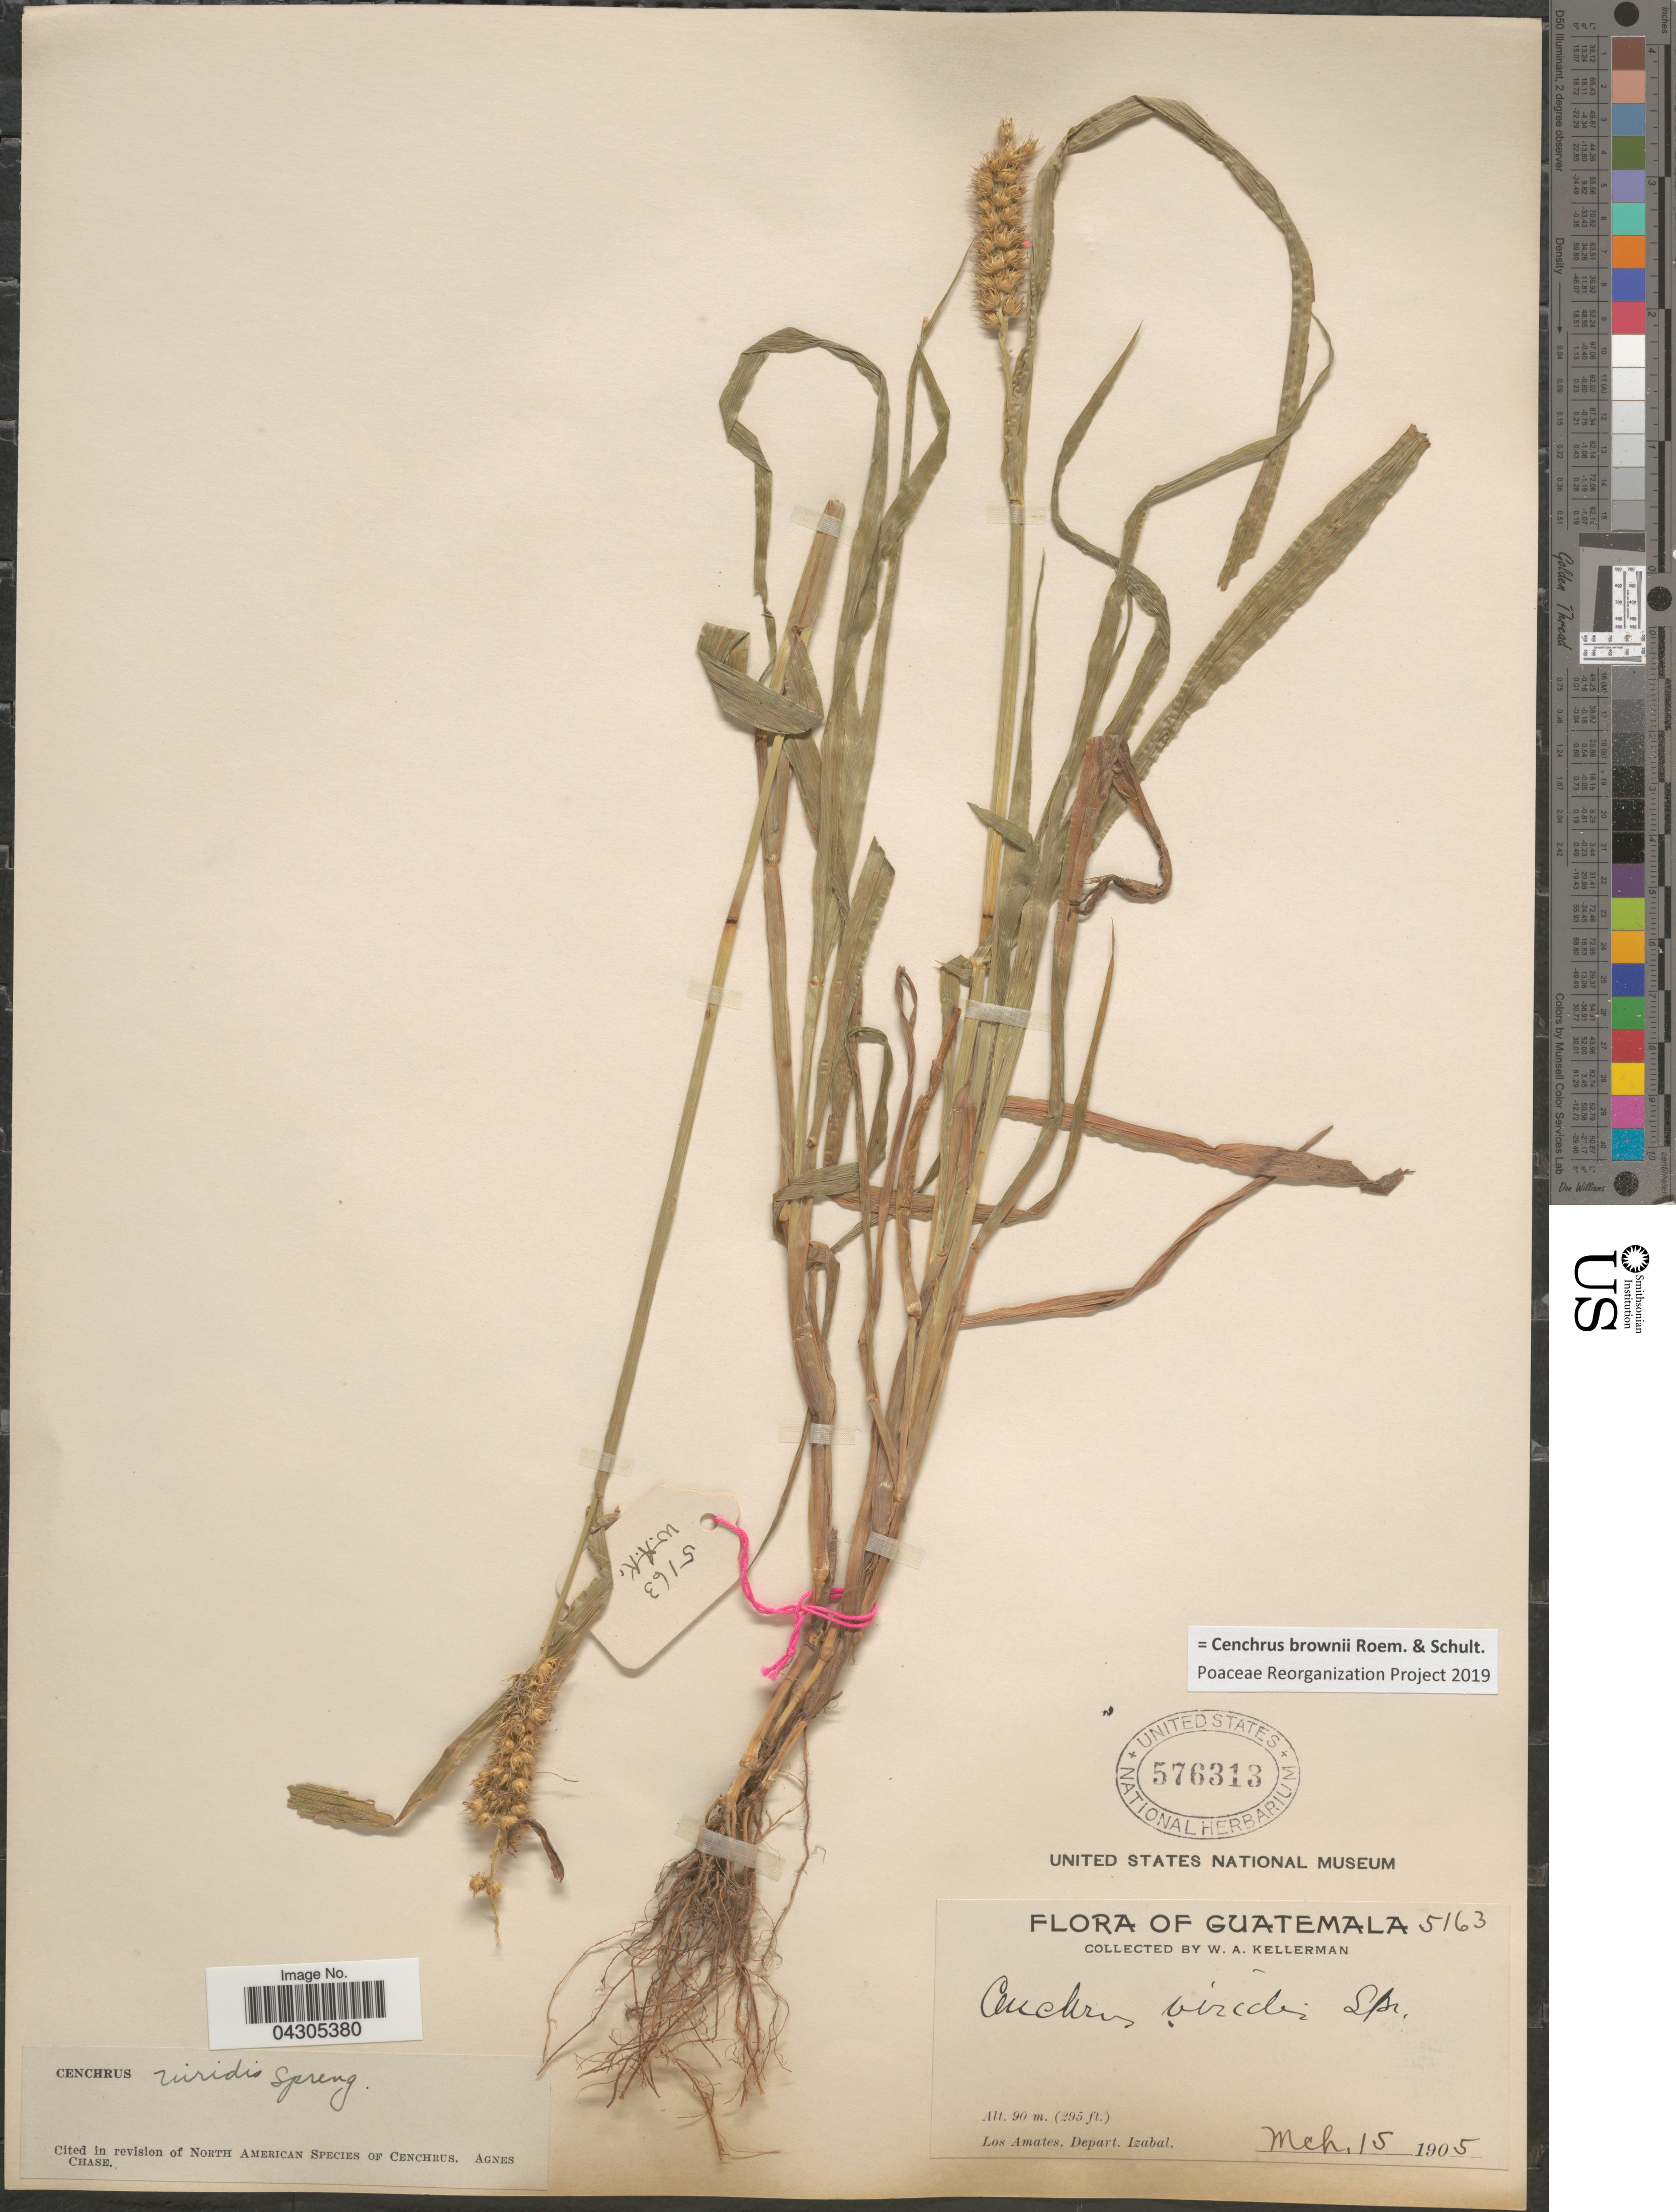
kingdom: Plantae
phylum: Tracheophyta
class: Liliopsida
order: Poales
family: Poaceae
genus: Cenchrus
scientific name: Cenchrus brownii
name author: Roem. & Schult.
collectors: W. Kellerman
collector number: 5163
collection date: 1905-03-15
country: Guatemala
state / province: Izabal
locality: Los Amates, Depart. Izaba.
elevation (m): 90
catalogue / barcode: US 576313